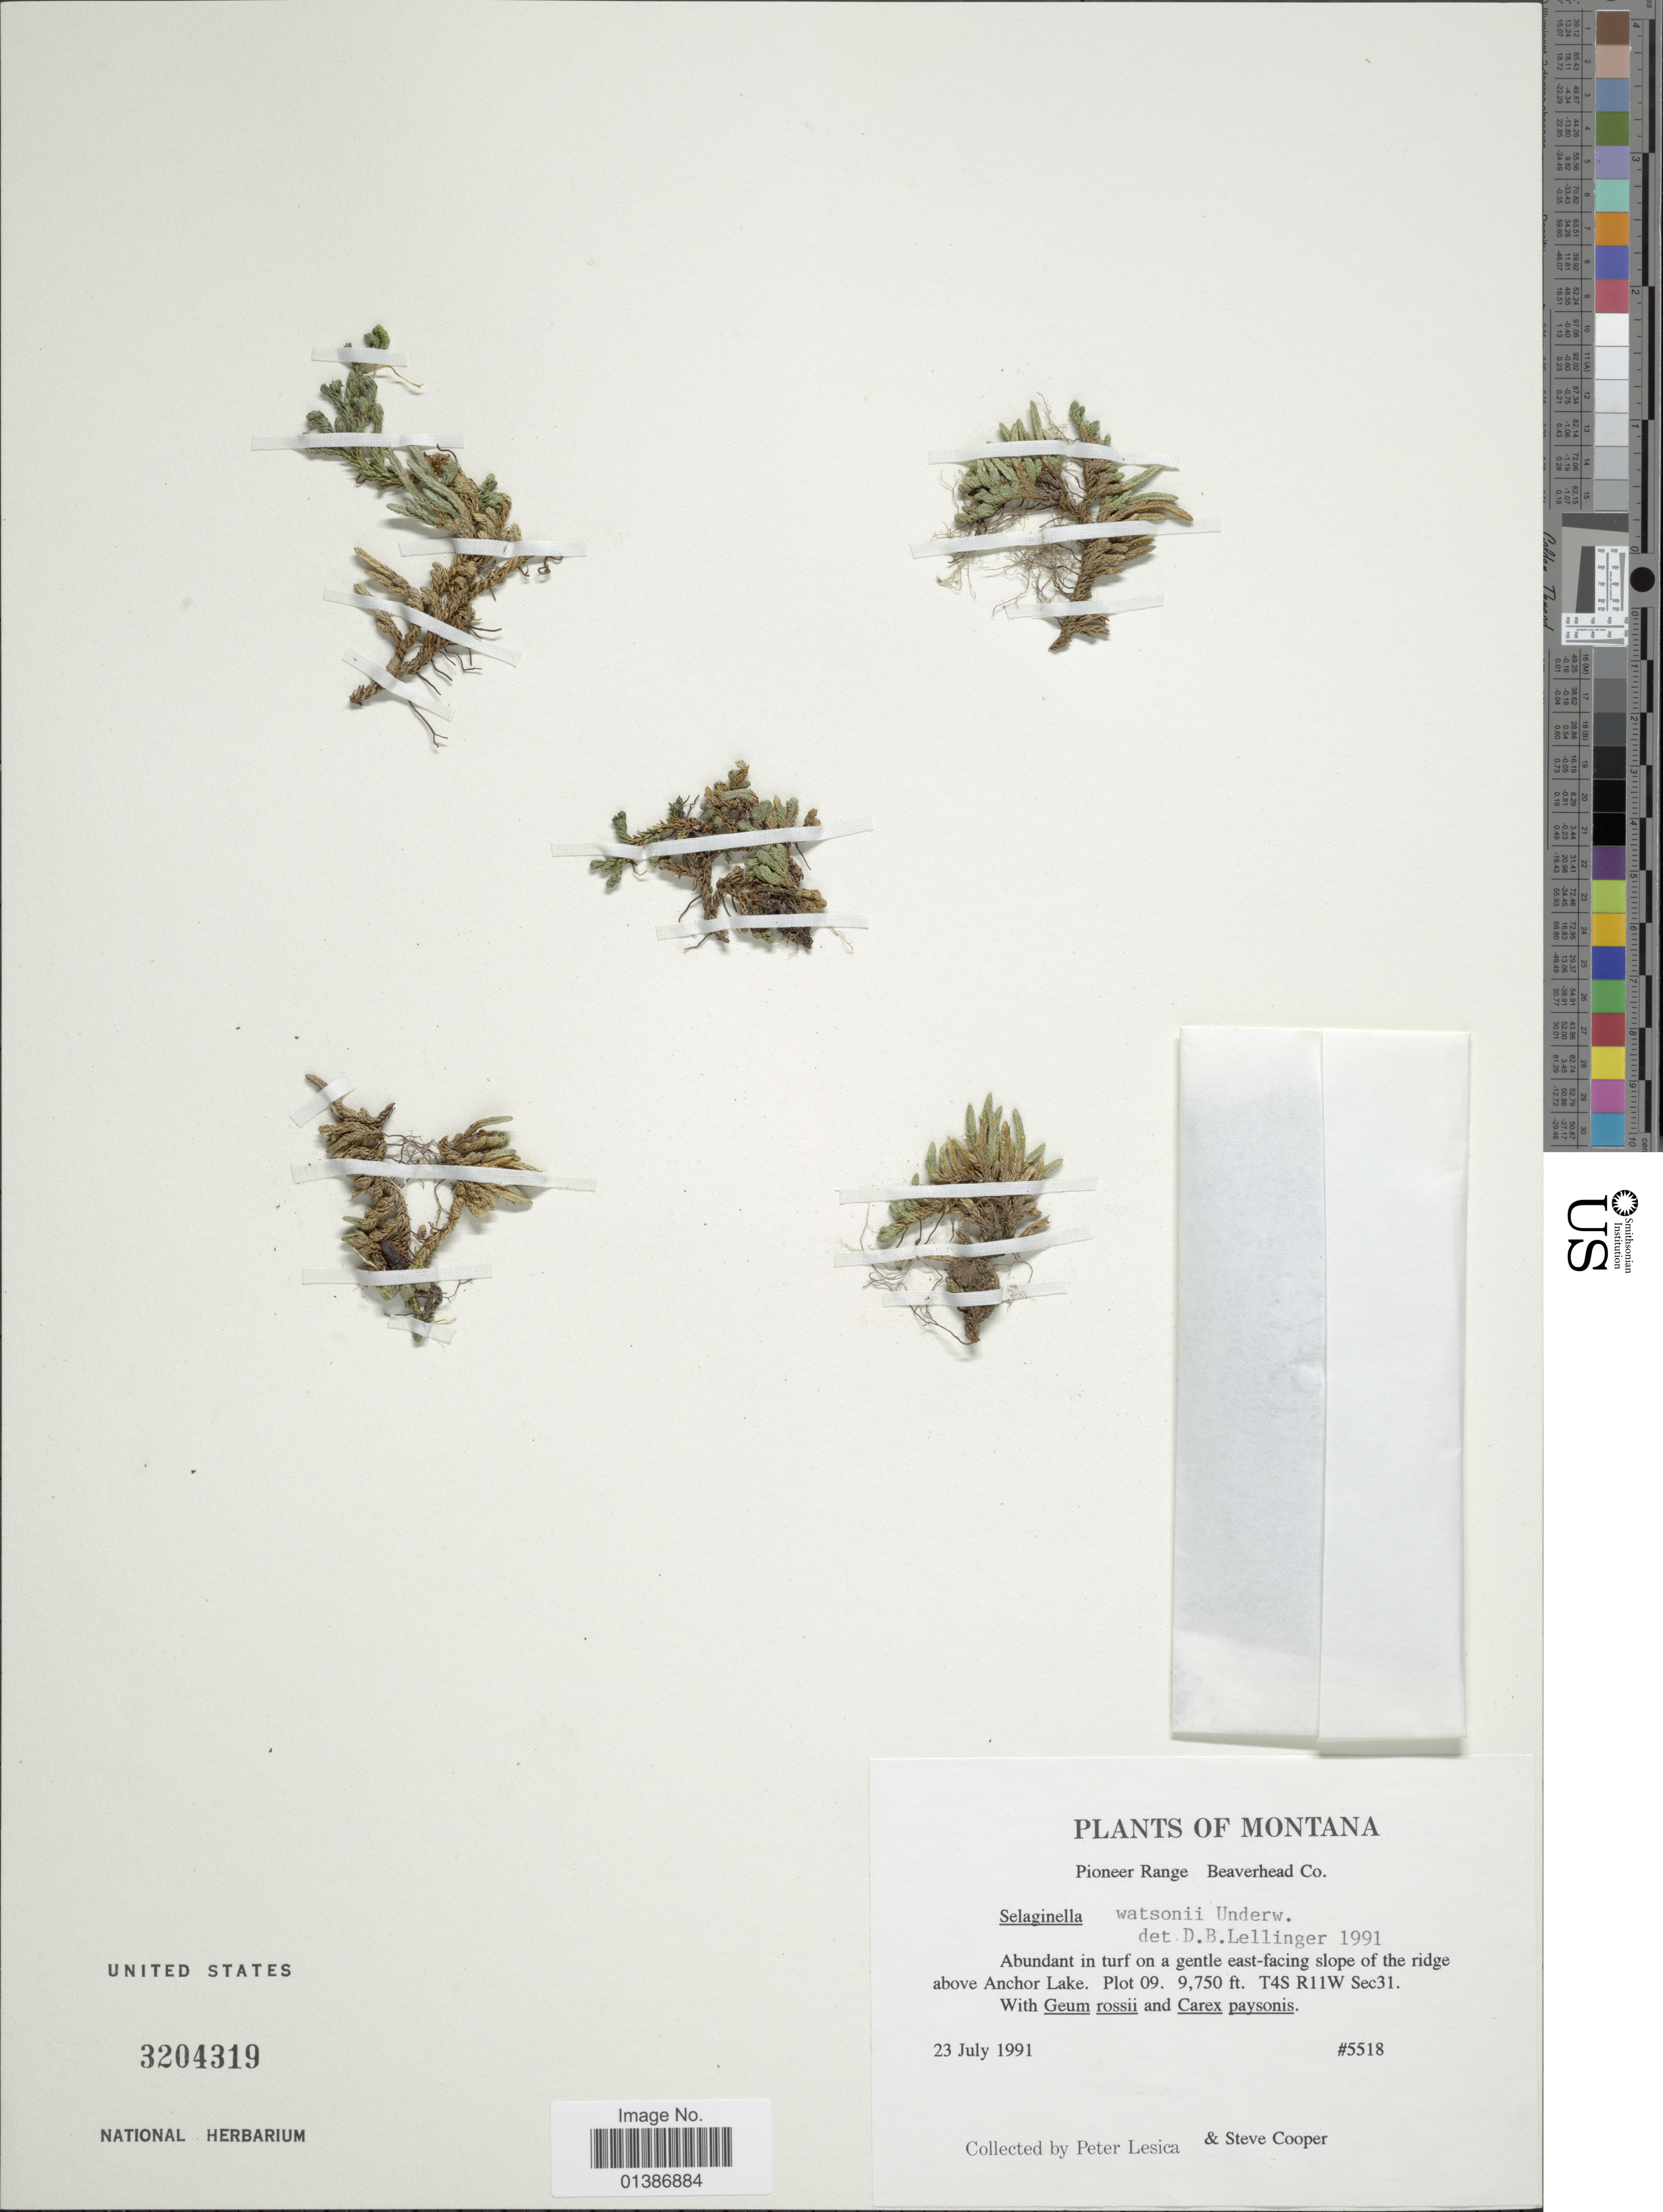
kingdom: Plantae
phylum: Tracheophyta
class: Lycopodiopsida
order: Selaginellales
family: Selaginellaceae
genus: Selaginella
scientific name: Selaginella watsonii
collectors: P. Lesica & S. Cooper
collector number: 5518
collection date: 1991-07-23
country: United States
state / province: Montana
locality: Pioneer Range, Beaverhead Co. Abundant in turf on a gentle east-facing slope of the ridge above Anchor Lake. Plot 09, T4S R11W Sec31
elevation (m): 2972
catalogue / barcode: US 3204319